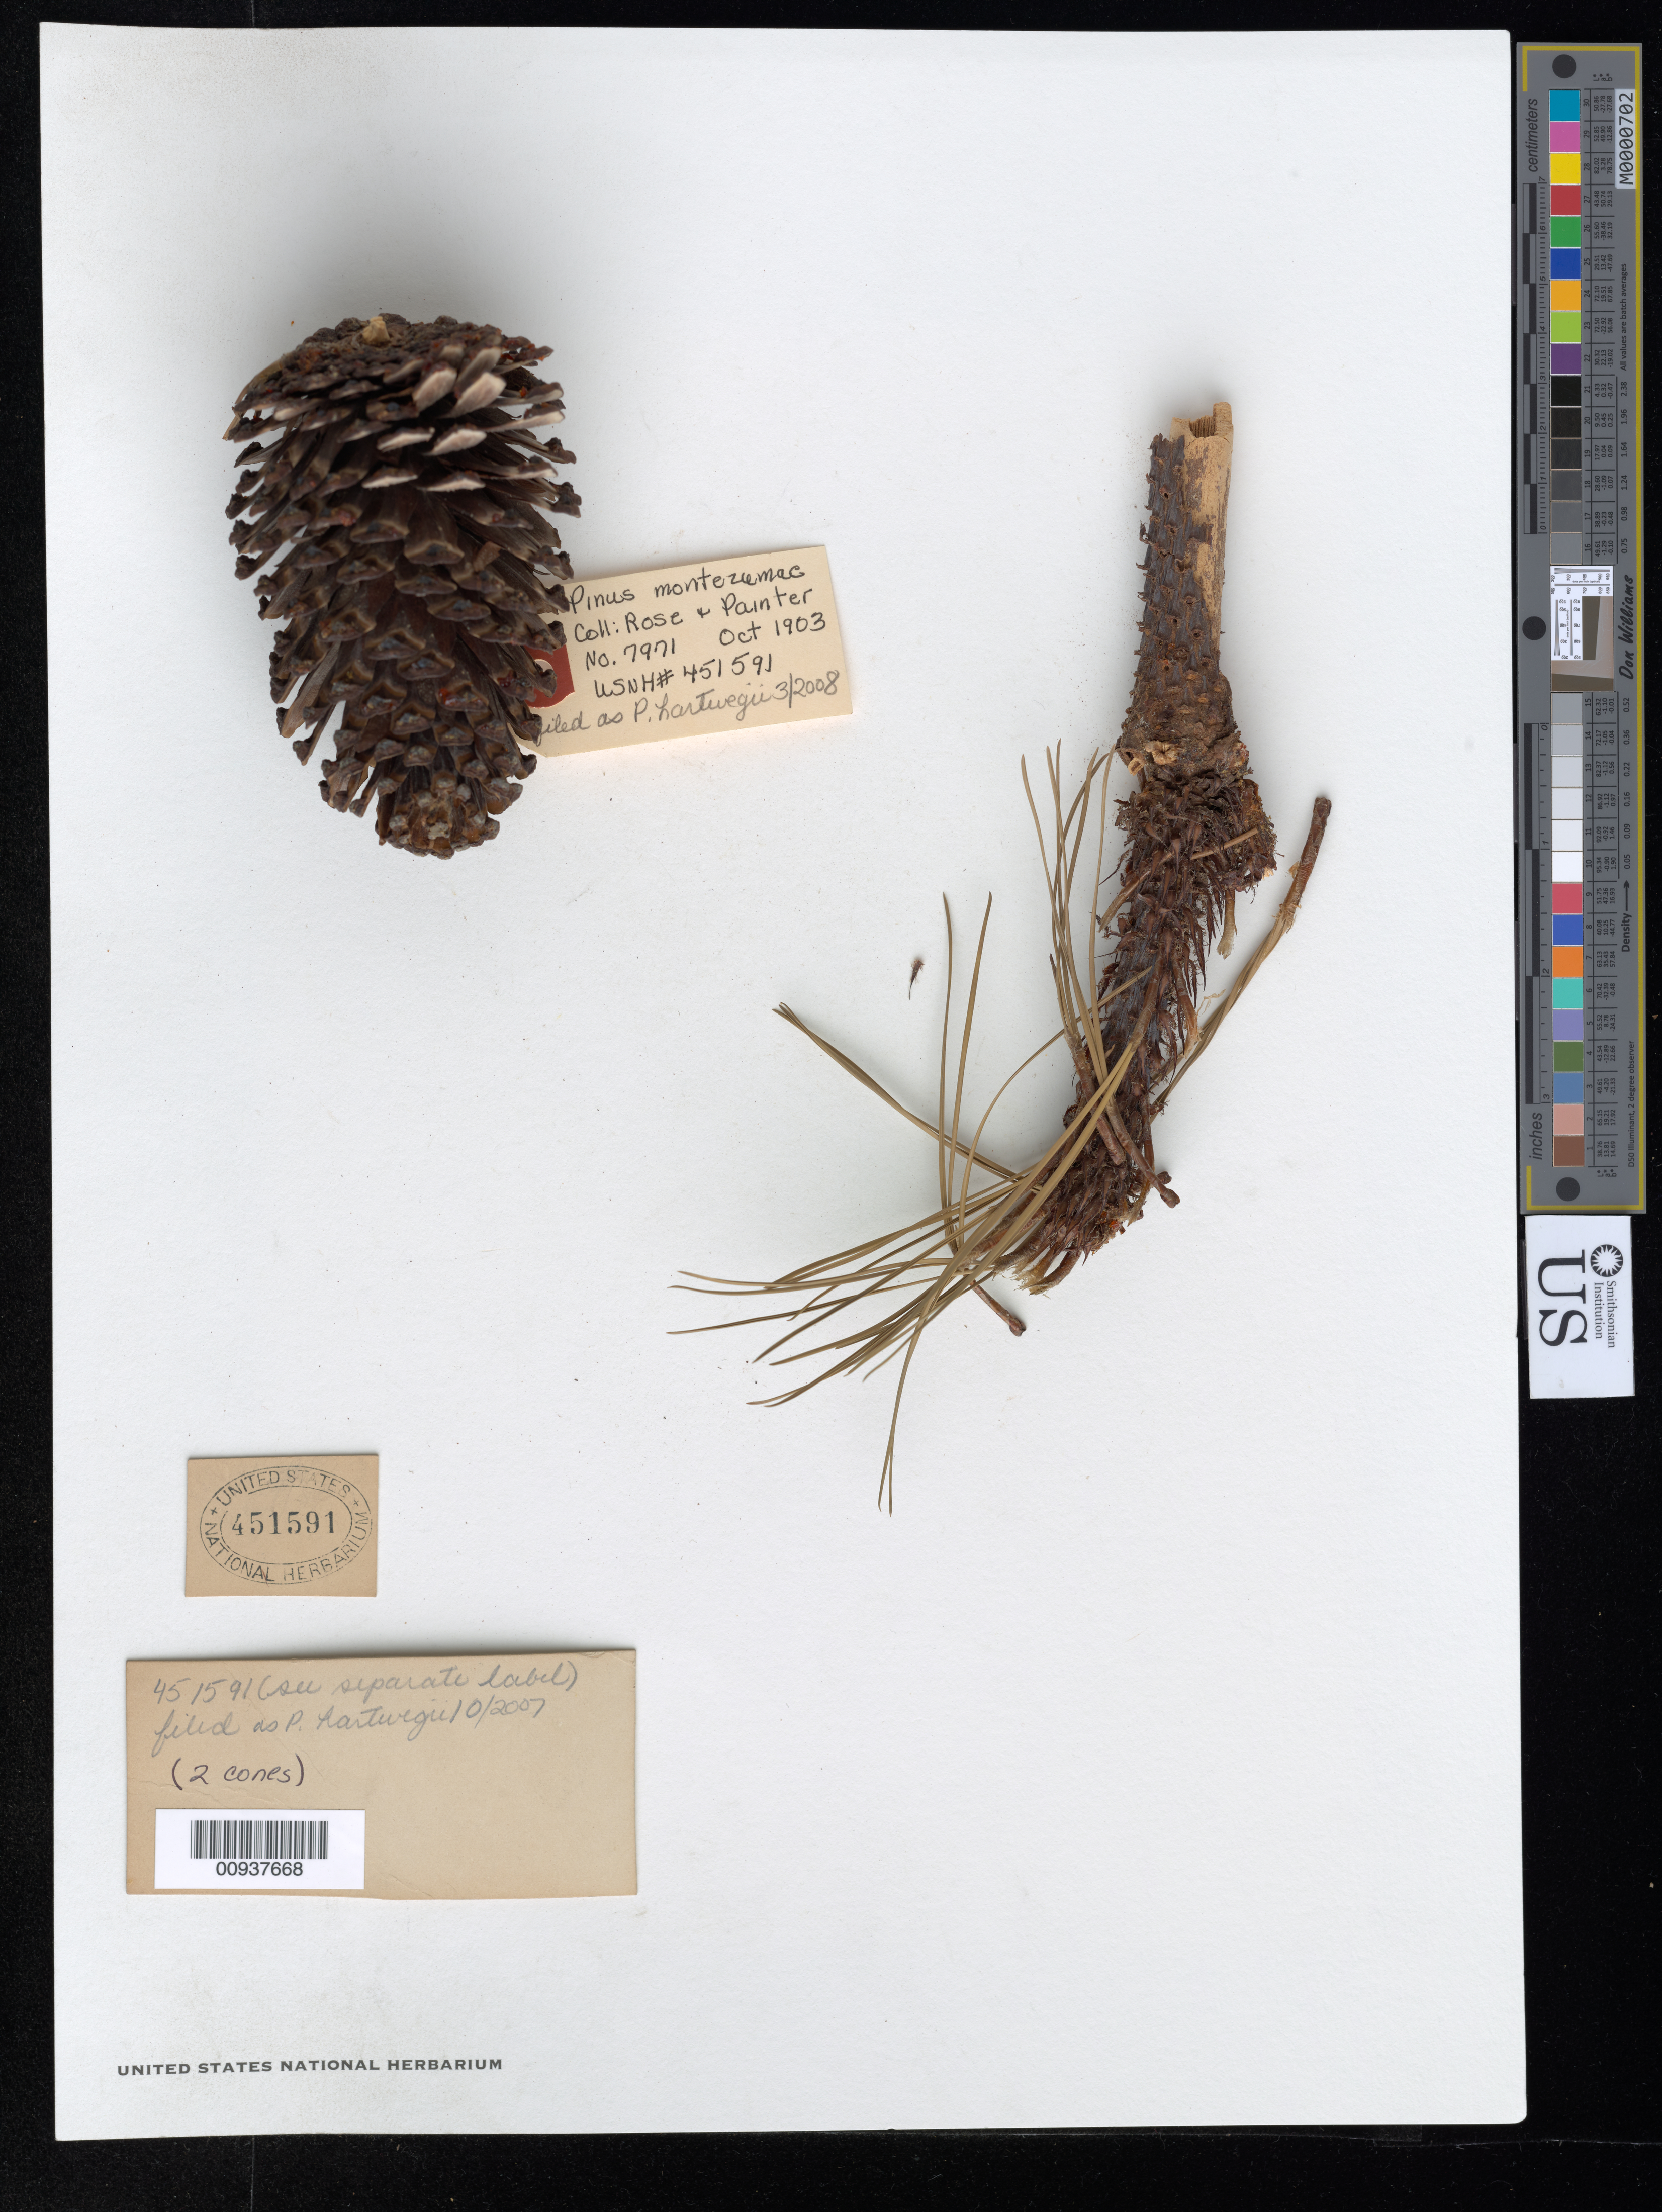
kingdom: Plantae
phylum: Tracheophyta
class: Pinopsida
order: Pinales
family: Pinaceae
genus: Pinus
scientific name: Pinus hartwegii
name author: Lindl.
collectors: J. N. Rose & J. H. Painter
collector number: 7971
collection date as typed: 16 Oct 1903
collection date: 1903-10-16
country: Mexico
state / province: México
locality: Nevado de Toluca.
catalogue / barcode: US 451591